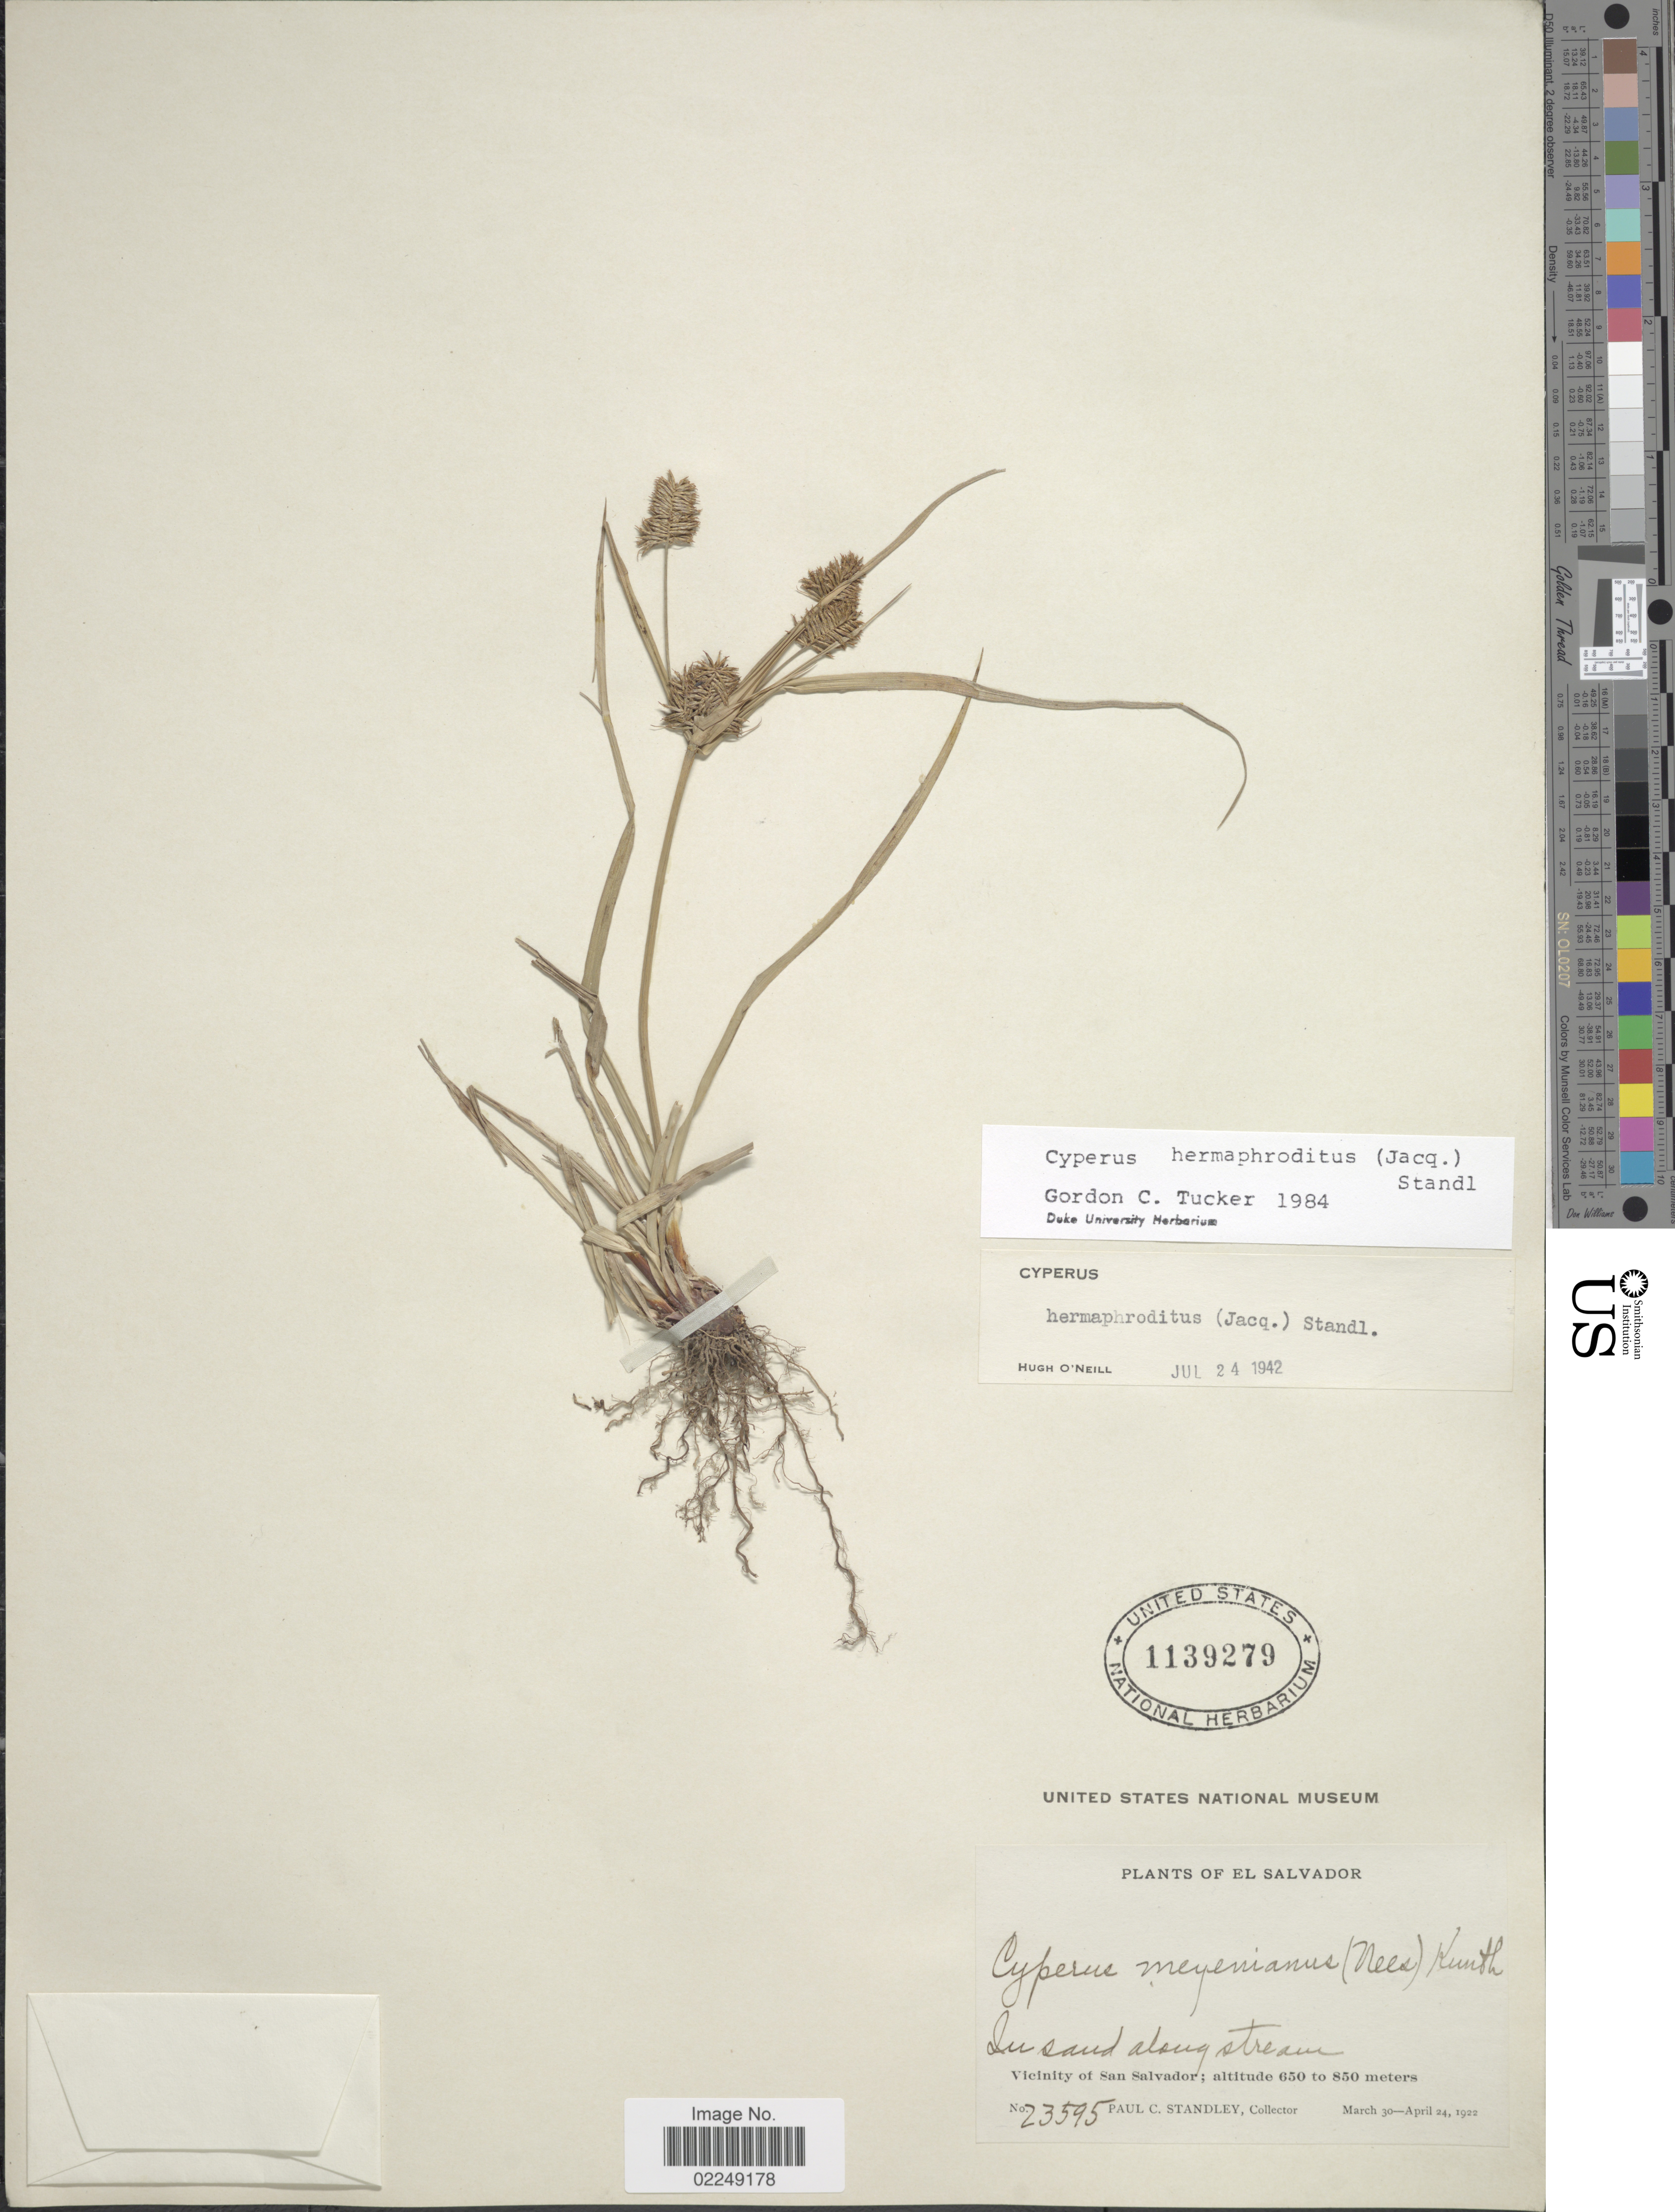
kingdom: Plantae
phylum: Tracheophyta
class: Liliopsida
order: Poales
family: Cyperaceae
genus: Cyperus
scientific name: Cyperus hermaphroditus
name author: (Jacq.) Standl.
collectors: P. C. Standley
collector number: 23595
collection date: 1922-03-30/1922-04-24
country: El Salvador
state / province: San Salvador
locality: Vicinity of San Salvador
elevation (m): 650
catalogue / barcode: US 1139279